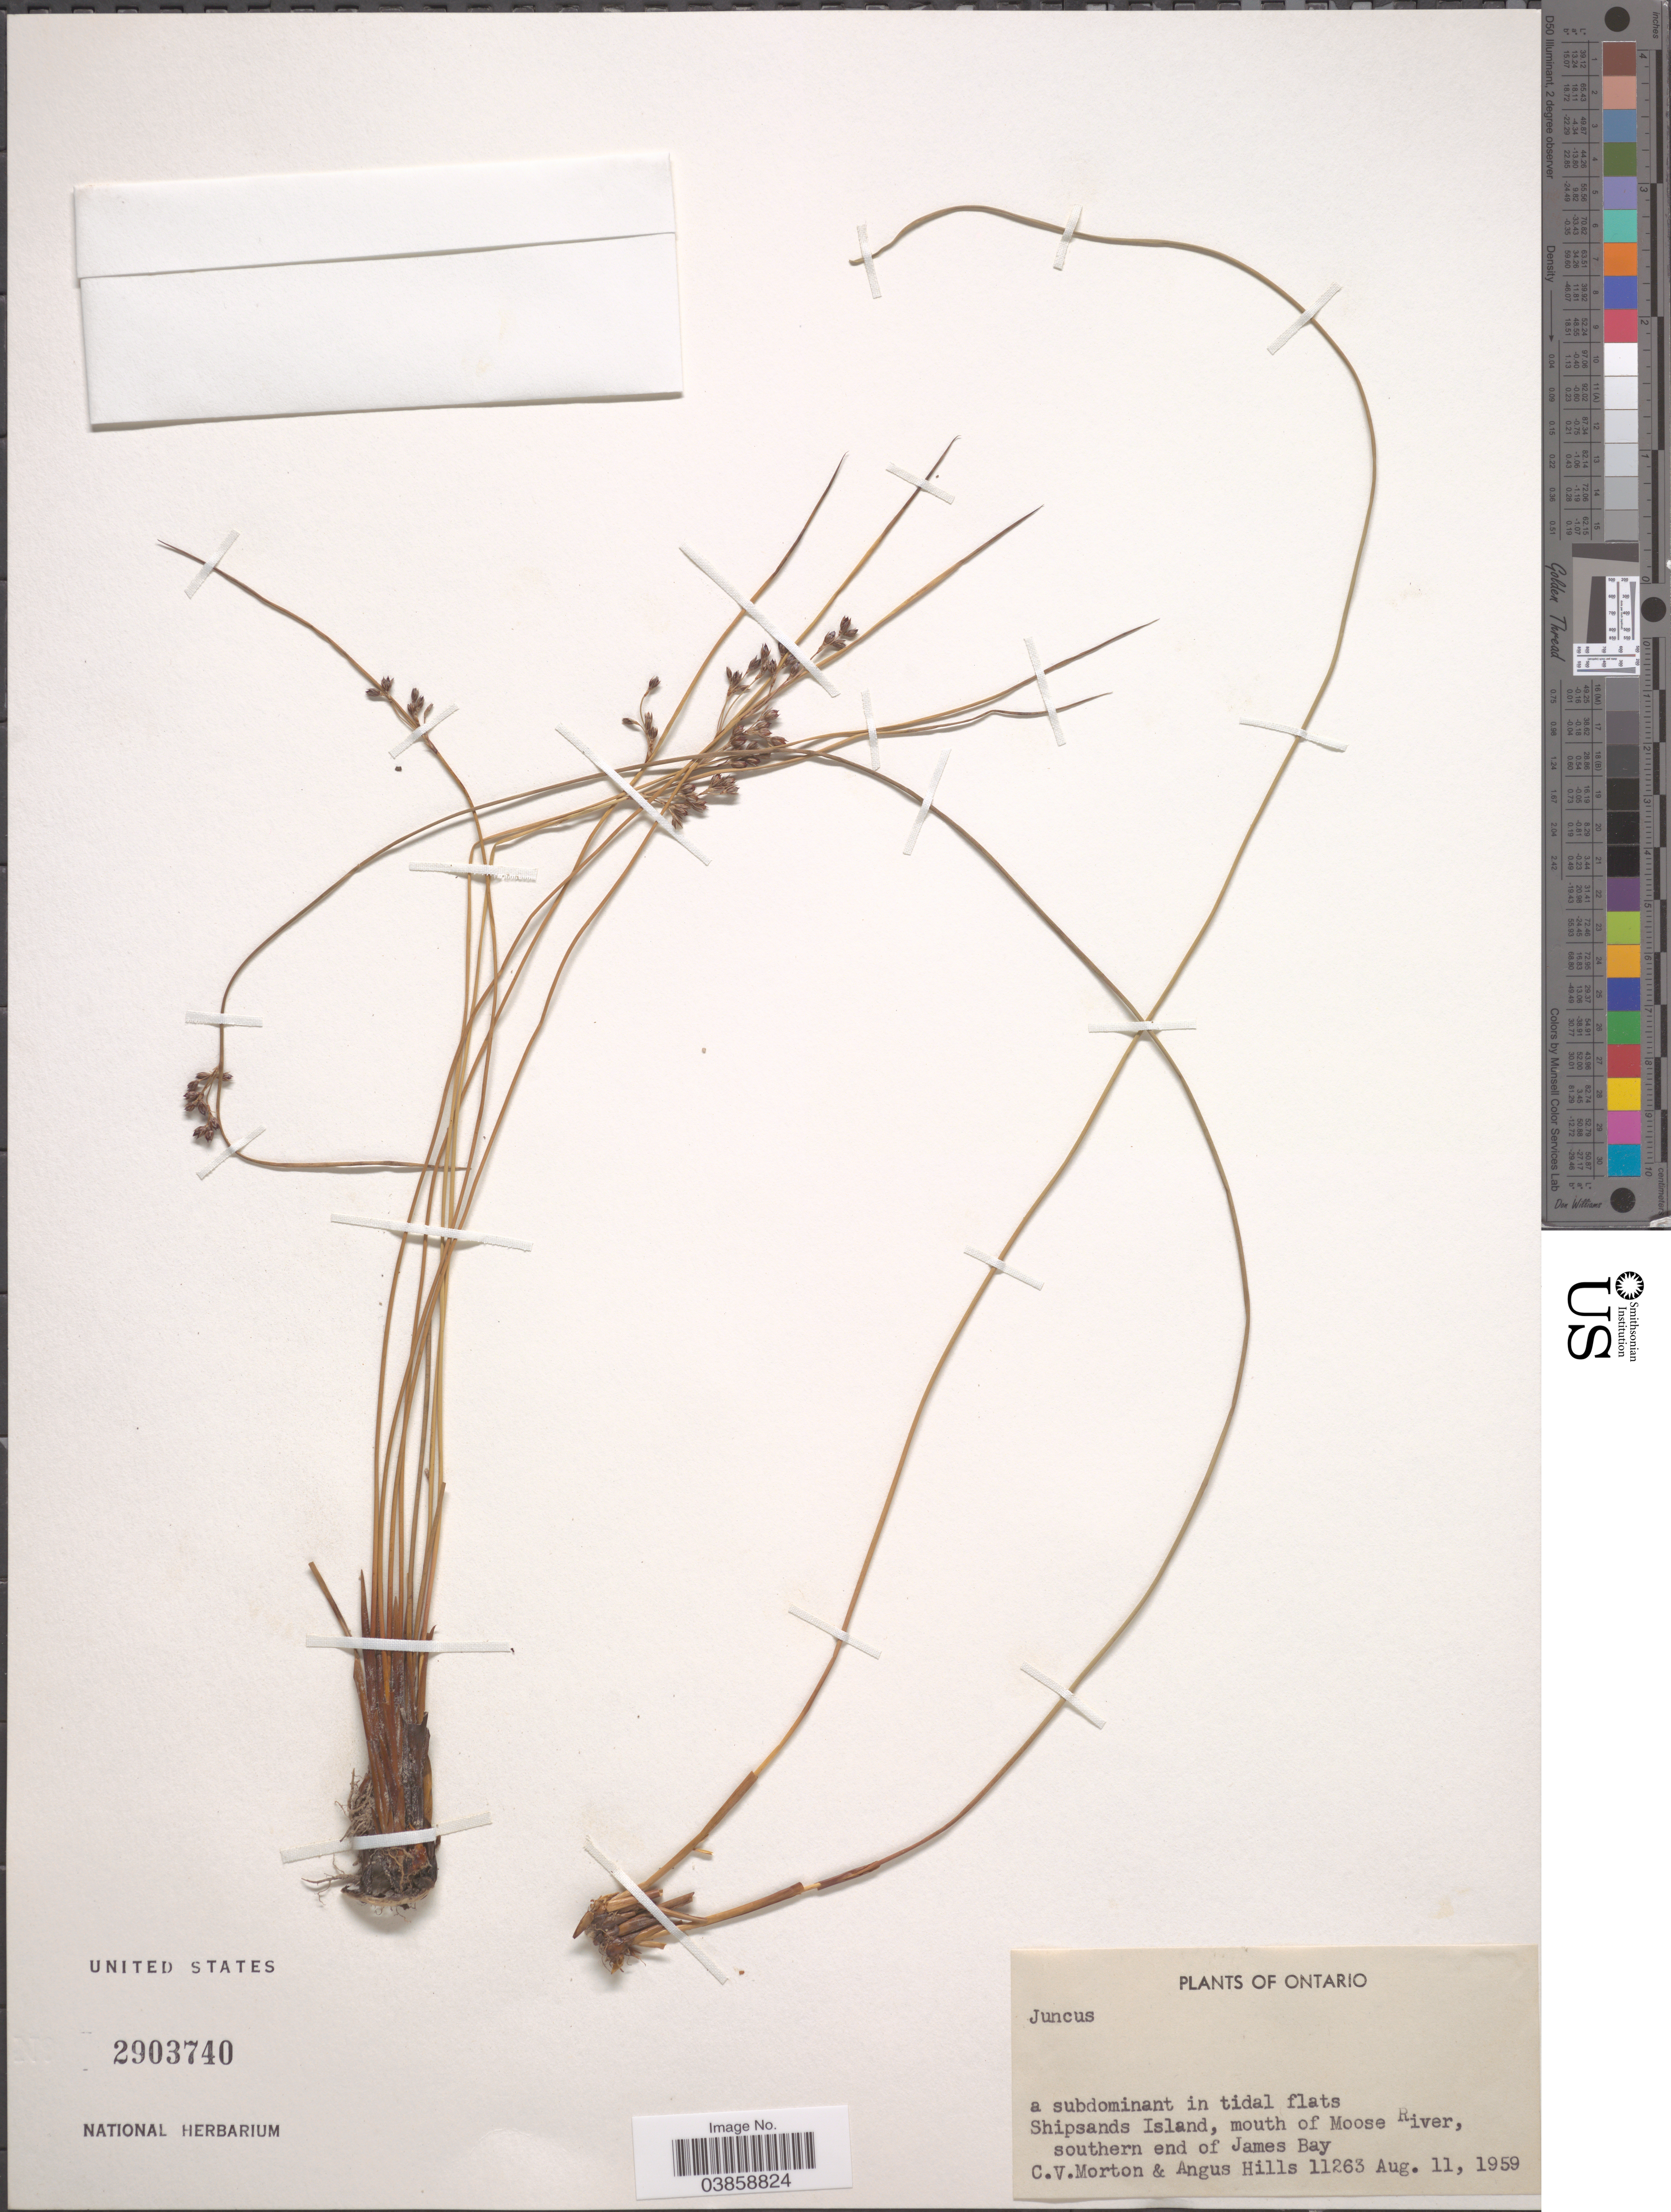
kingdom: Plantae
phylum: Tracheophyta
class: Liliopsida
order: Poales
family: Juncaceae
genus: Juncus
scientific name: Juncus sp.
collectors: C. V. Morton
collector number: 11263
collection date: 1959-08-11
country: Canada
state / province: Ontario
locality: Shipsands Island, mouth of Moose River, southern en of James Bay.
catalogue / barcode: US 2903740